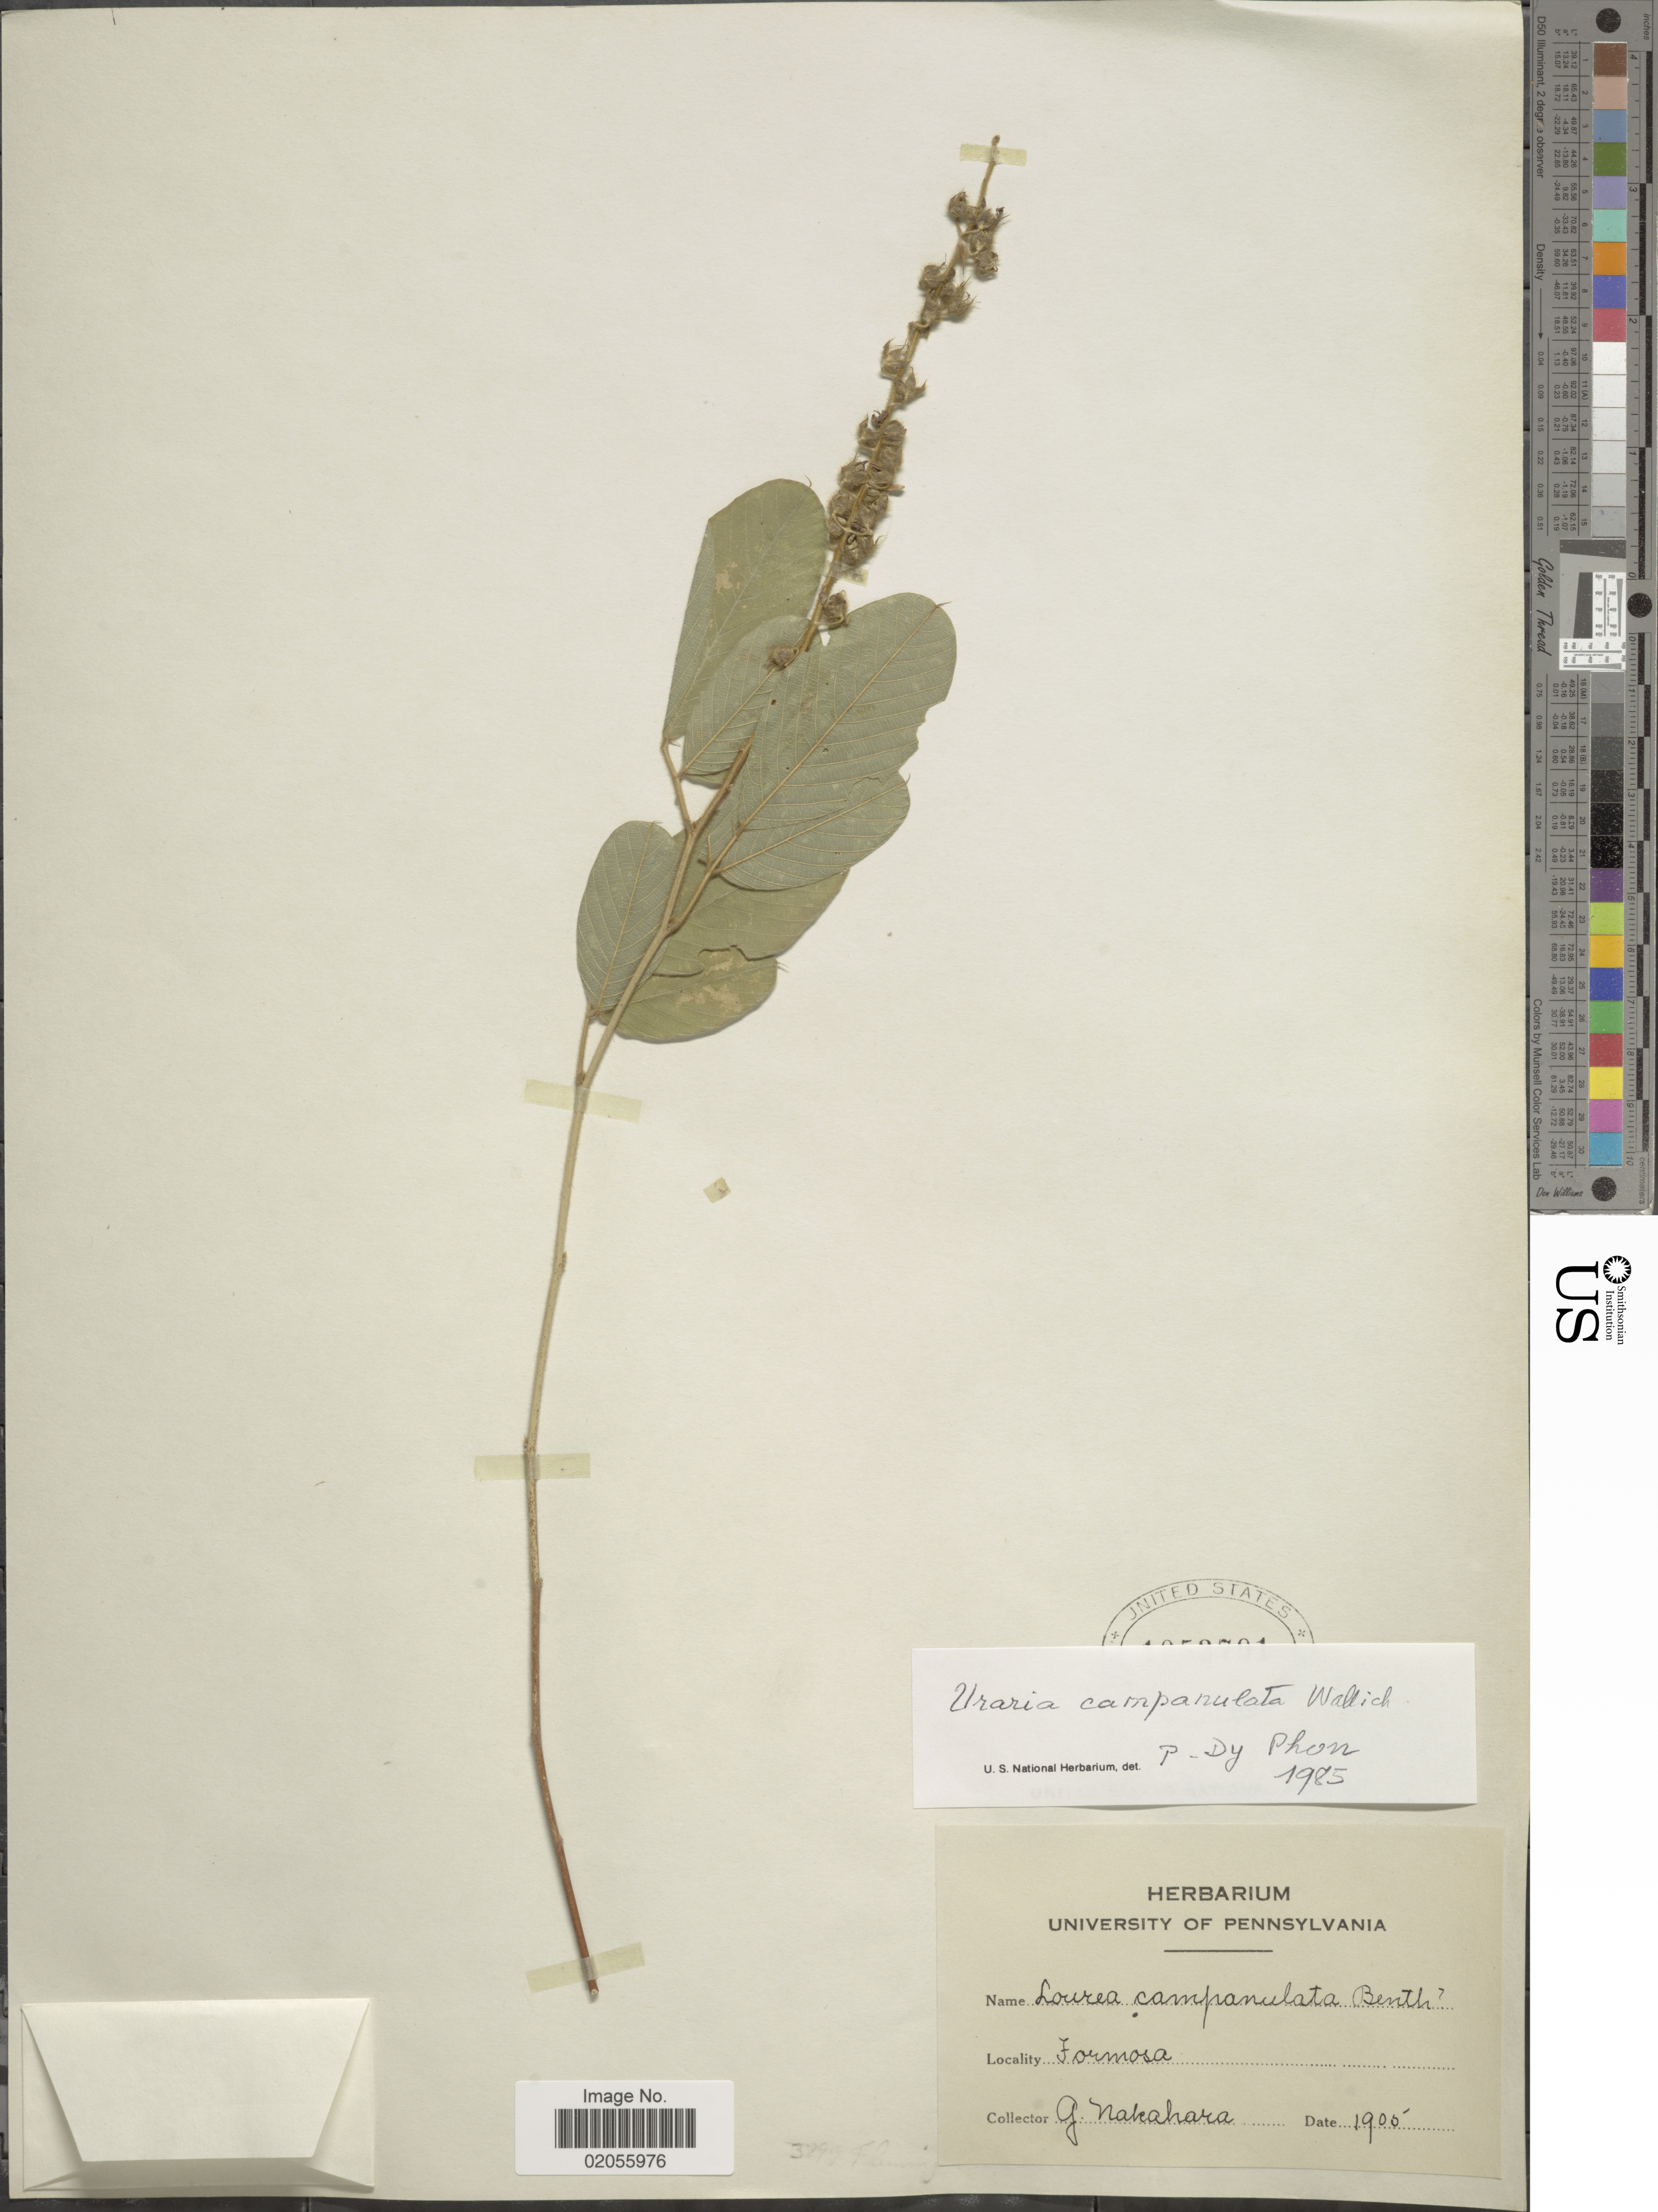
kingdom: Plantae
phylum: Tracheophyta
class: Magnoliopsida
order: Fabales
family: Fabaceae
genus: Uraria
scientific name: Uraria campanulata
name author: Wall.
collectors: G. Nakahara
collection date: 1905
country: Taiwan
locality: Formosa